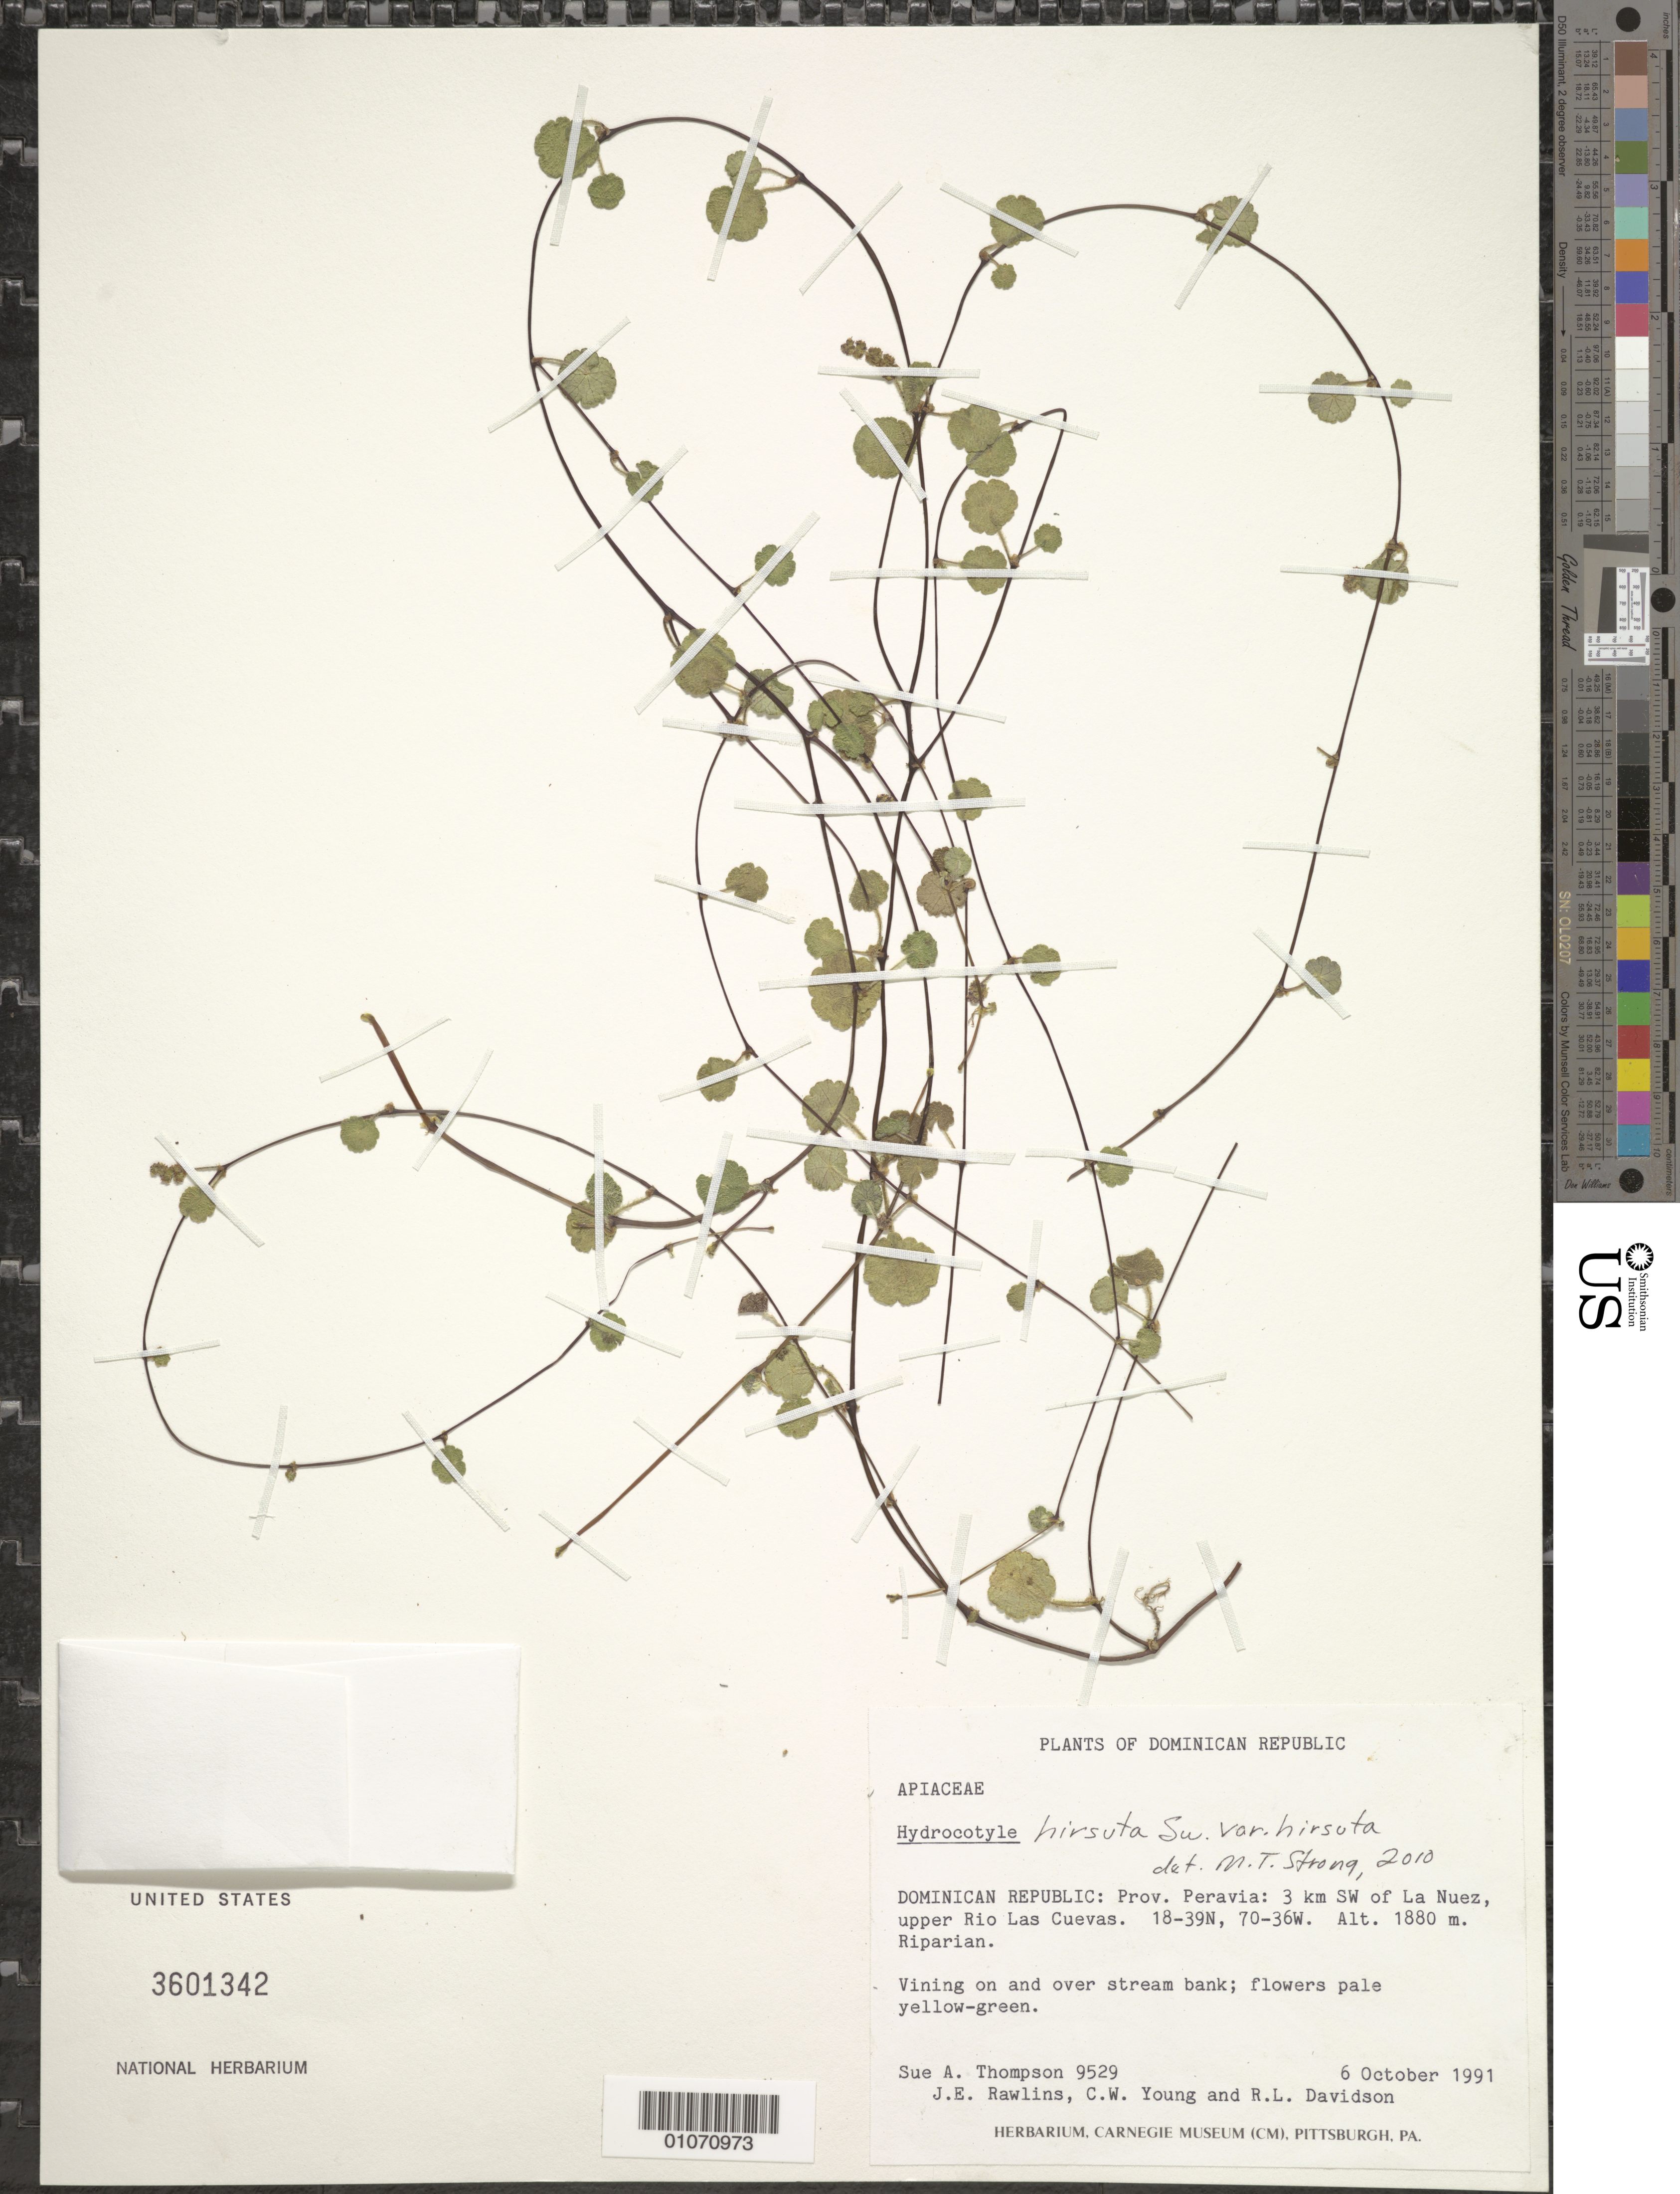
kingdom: Plantae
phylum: Tracheophyta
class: Magnoliopsida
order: Apiales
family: Araliaceae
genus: Hydrocotyle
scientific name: Hydrocotyle hirsuta var. hirsuta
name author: Sw.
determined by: Strong, M. T., (US), Smithsonian Institution - National Museum of Natural History (UNITED STATES)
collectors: S. A. Thompson, J. Rawlins, C. Young & R. Davidson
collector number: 9529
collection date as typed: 06 Oct 1991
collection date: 1991-10-06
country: Dominican Republic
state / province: Peravia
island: Hispaniola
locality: La Nuez, 3 km SW of; upper Rio Las Cuevas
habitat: Riparian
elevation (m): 1880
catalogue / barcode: US 3601342